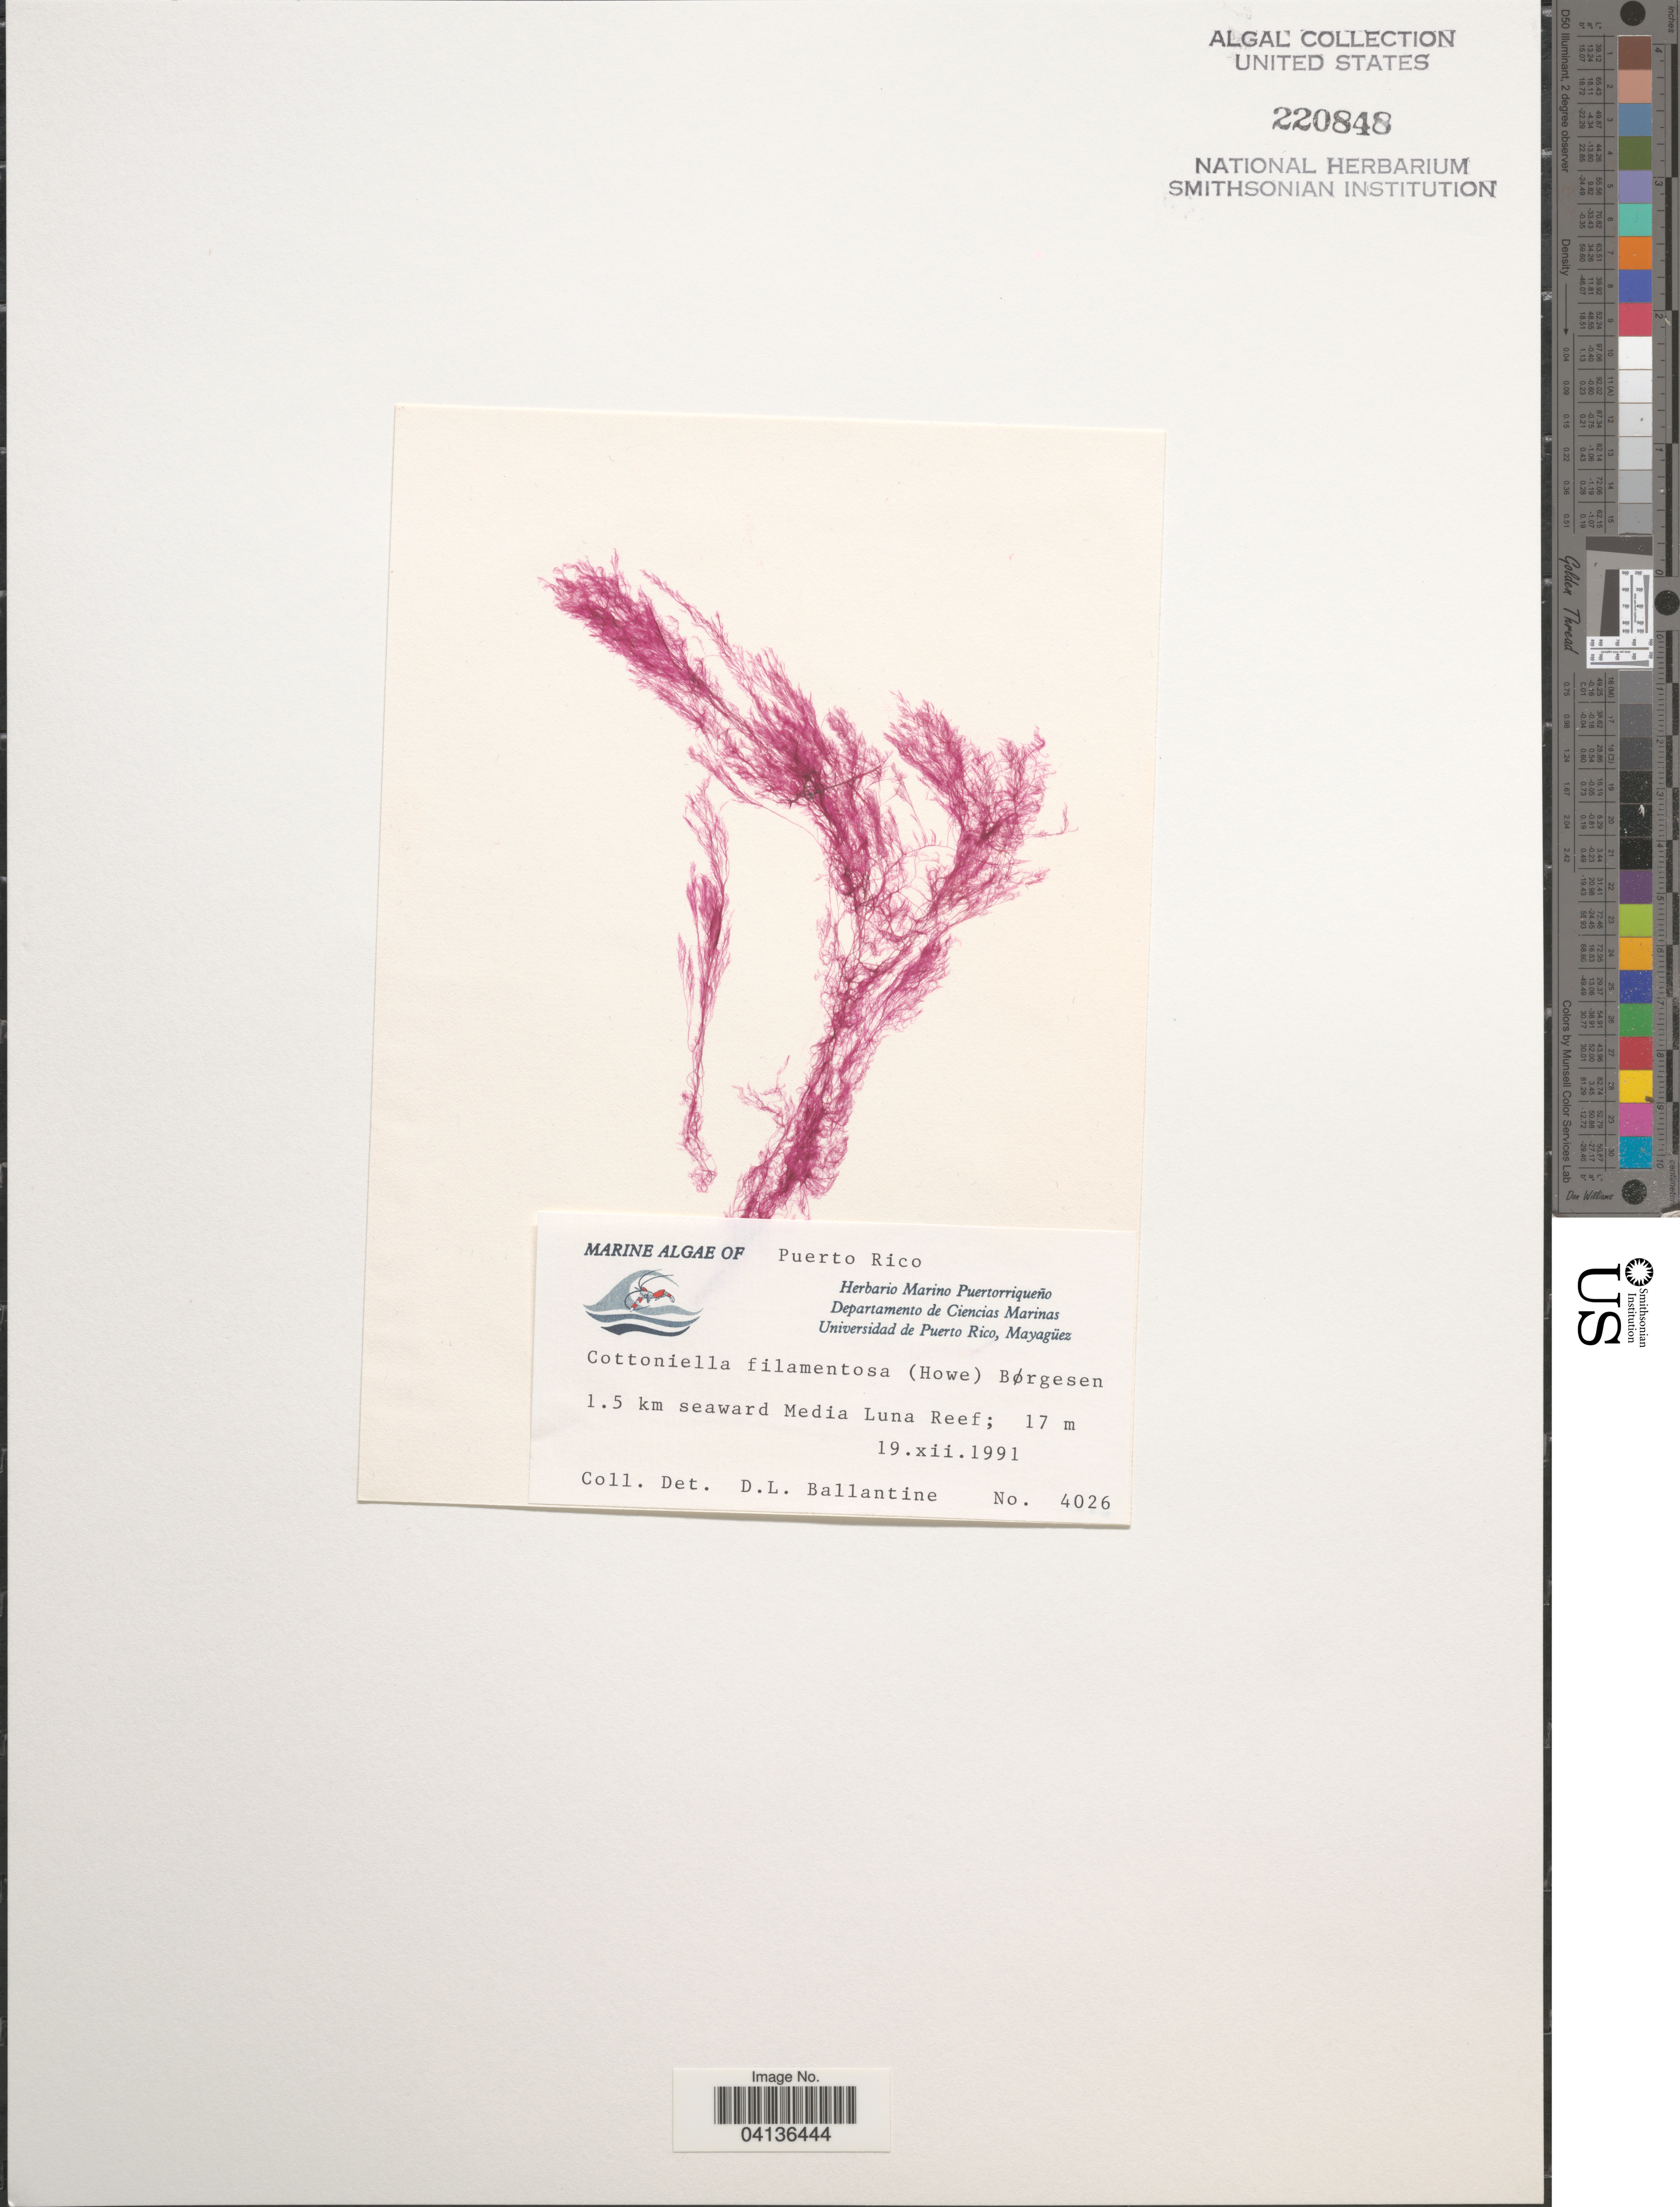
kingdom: Plantae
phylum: Rhodophyta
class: Florideophyceae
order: Ceramiales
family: Sarcomeniaceae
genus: Cottoniella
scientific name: Cottoniella filamentosa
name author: (M. Howe) Børgesen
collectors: D.L. Ballantine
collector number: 4026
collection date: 1991-12-19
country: Puerto Rico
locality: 1.5 km seaward Media Luna Reef.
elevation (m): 17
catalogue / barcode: US 220848